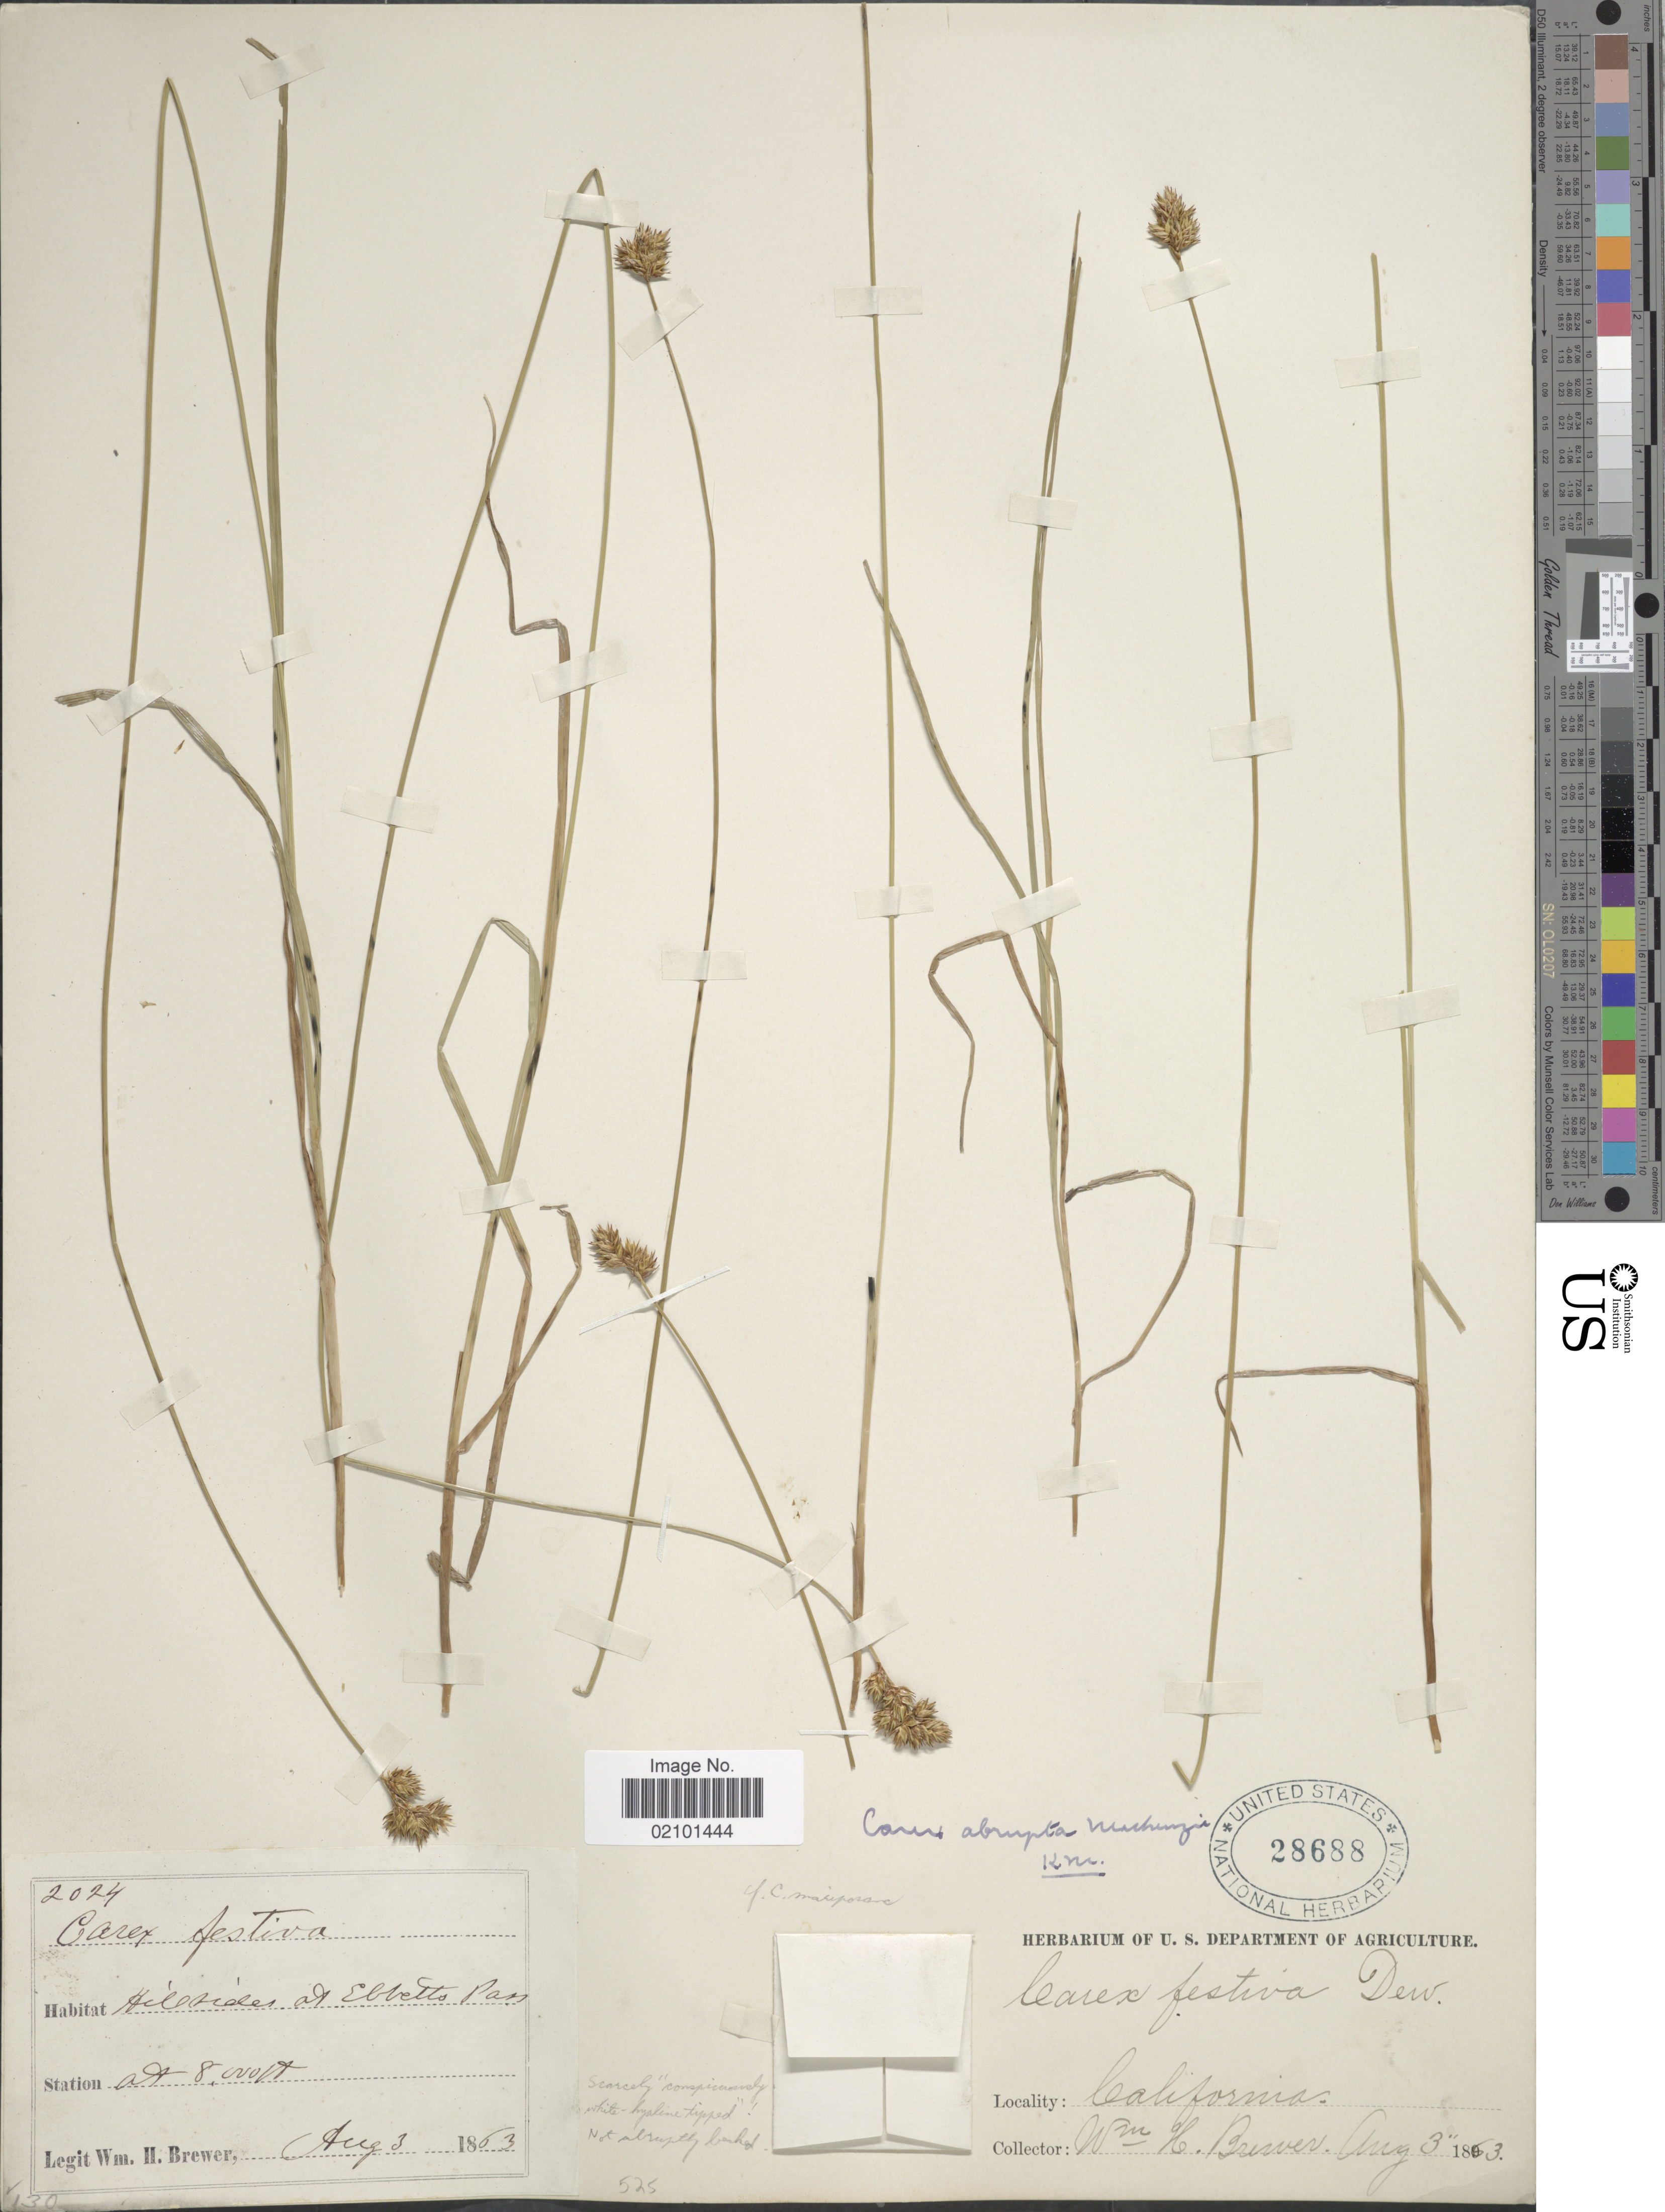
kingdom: Plantae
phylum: Tracheophyta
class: Liliopsida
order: Poales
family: Cyperaceae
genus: Carex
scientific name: Carex abrupta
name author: Mack.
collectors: W. H. Brewer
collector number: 2024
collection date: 1863-08-03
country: United States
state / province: California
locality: Hillsides at Ebbetts Pass.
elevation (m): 2438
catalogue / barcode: US 28688